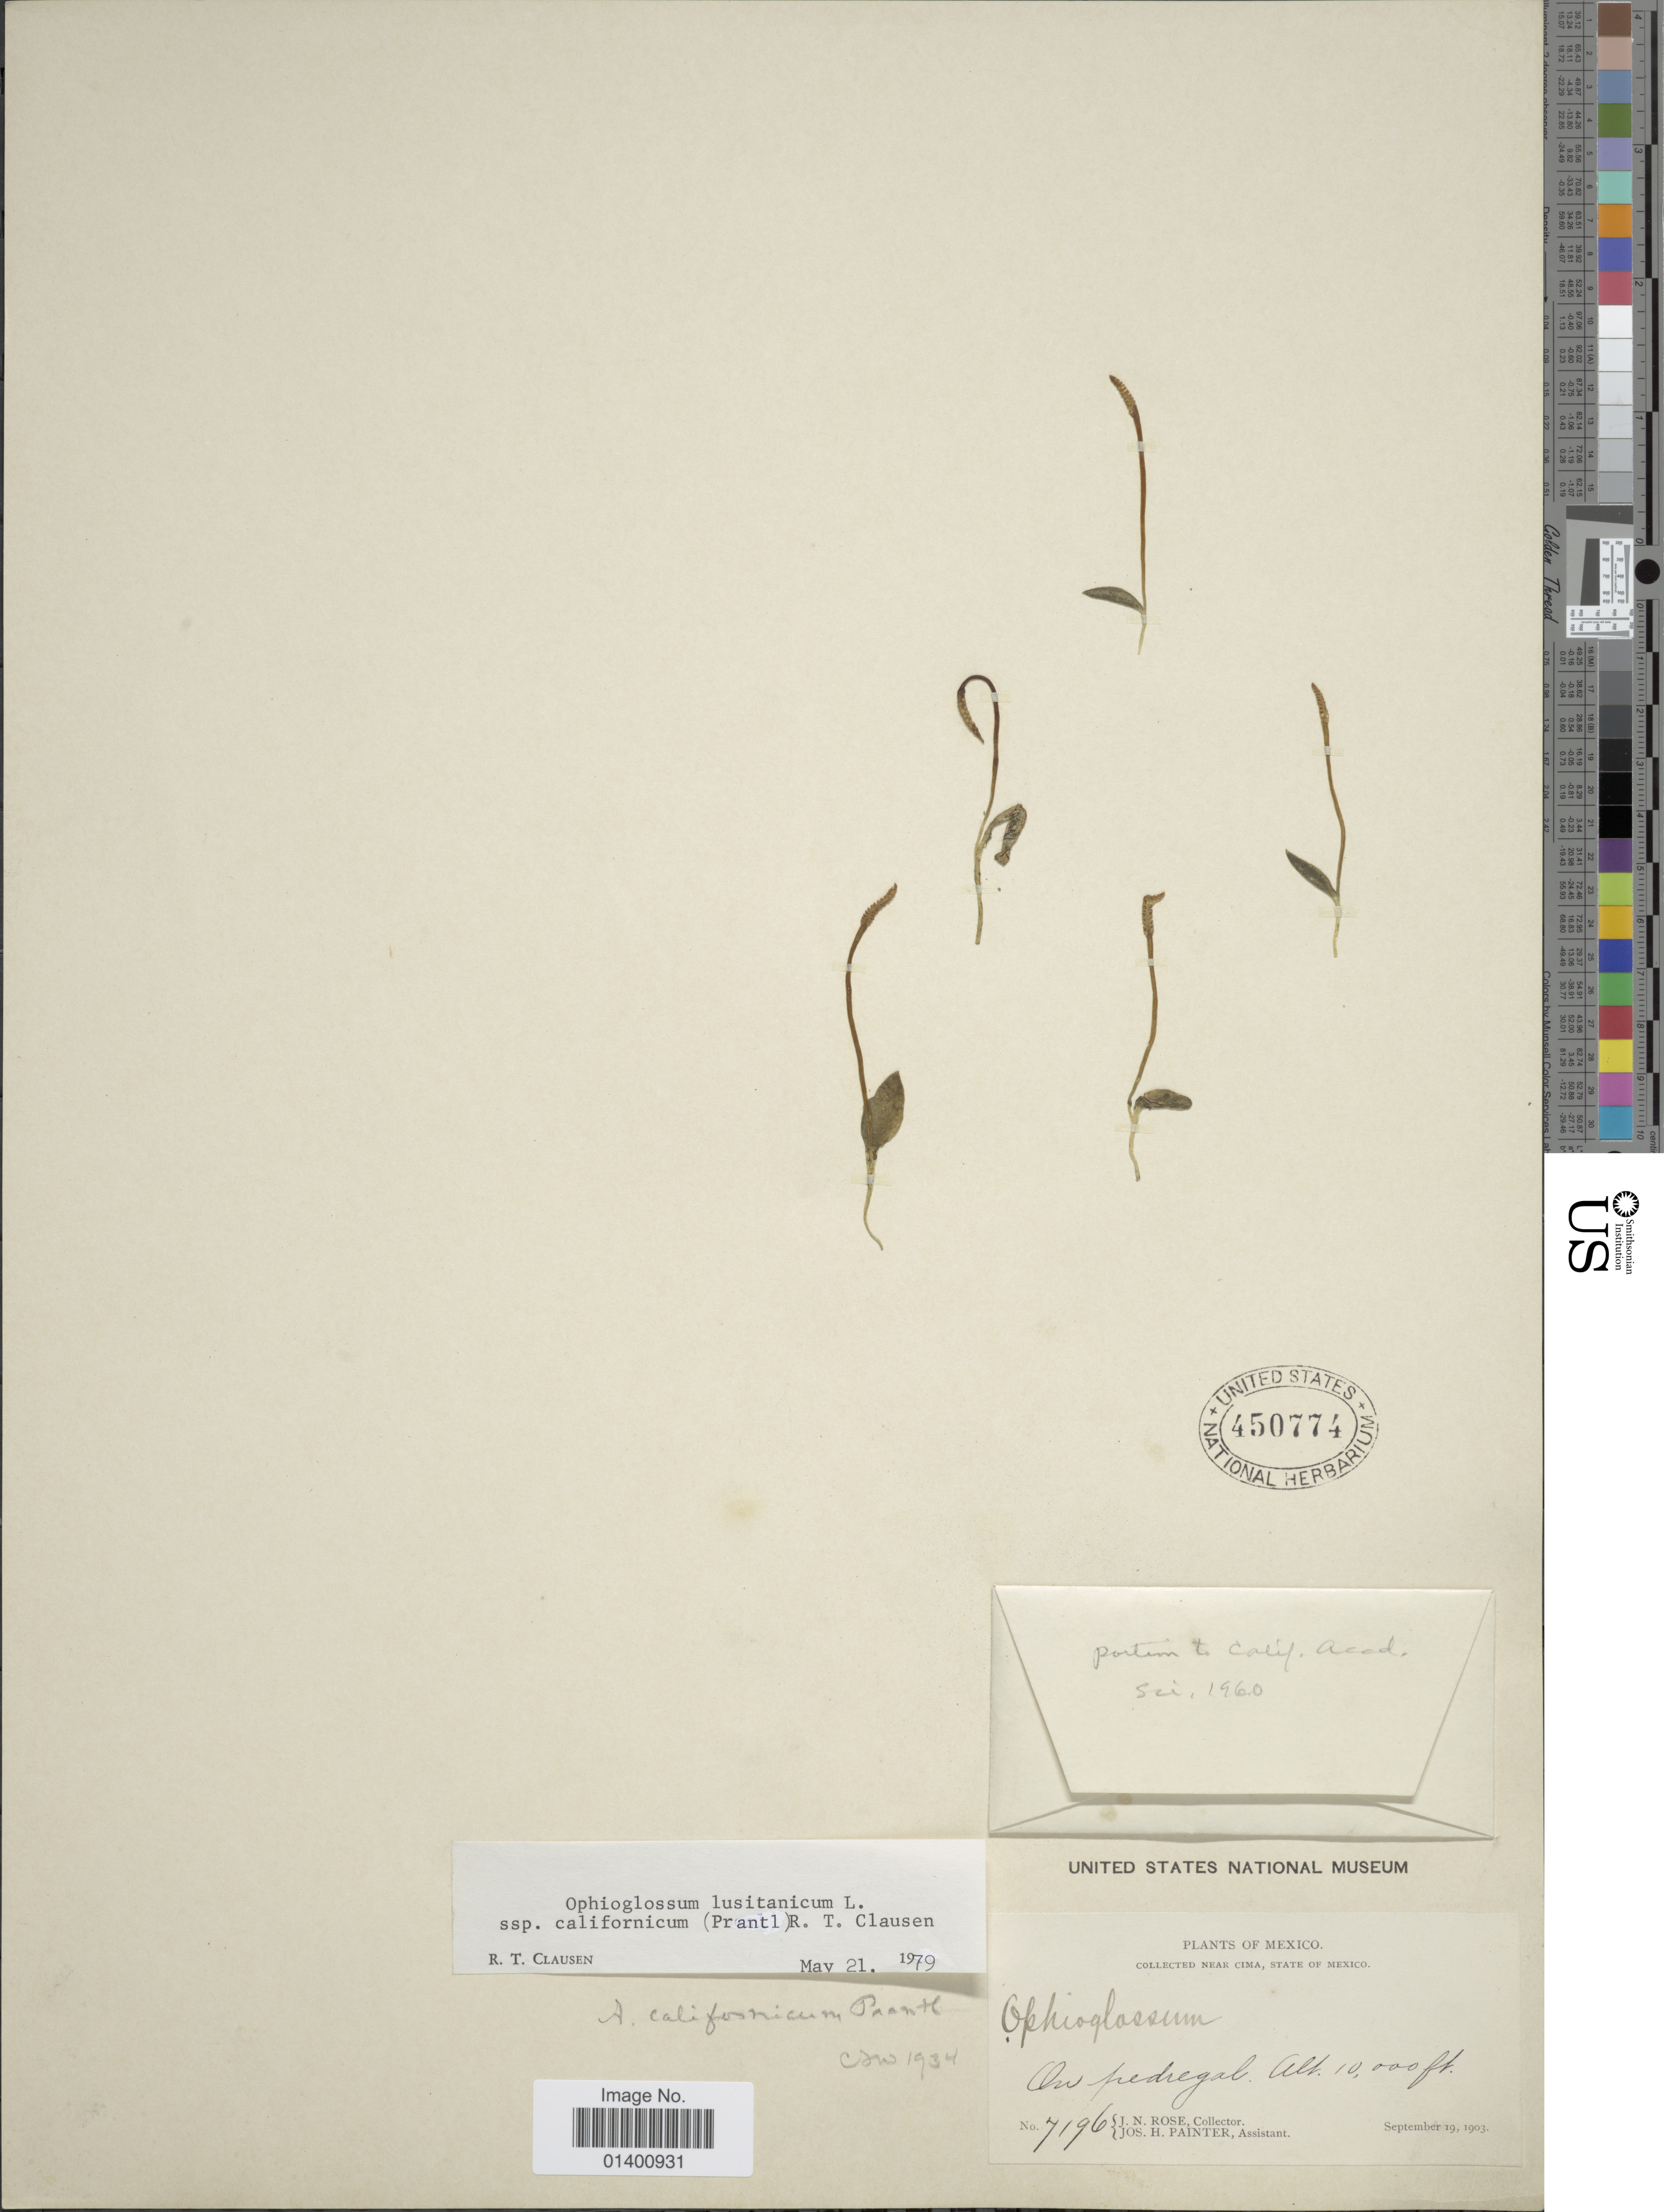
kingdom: Plantae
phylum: Tracheophyta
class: Polypodiopsida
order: Ophioglossales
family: Ophioglossaceae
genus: Ophioglossum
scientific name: Ophioglossum nudicaule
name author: L. f.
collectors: J. N. Rose & J. H. Painter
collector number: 7196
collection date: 1903-09-19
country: Mexico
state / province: México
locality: Near Cima, State of Mexico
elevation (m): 3048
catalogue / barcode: US 450774